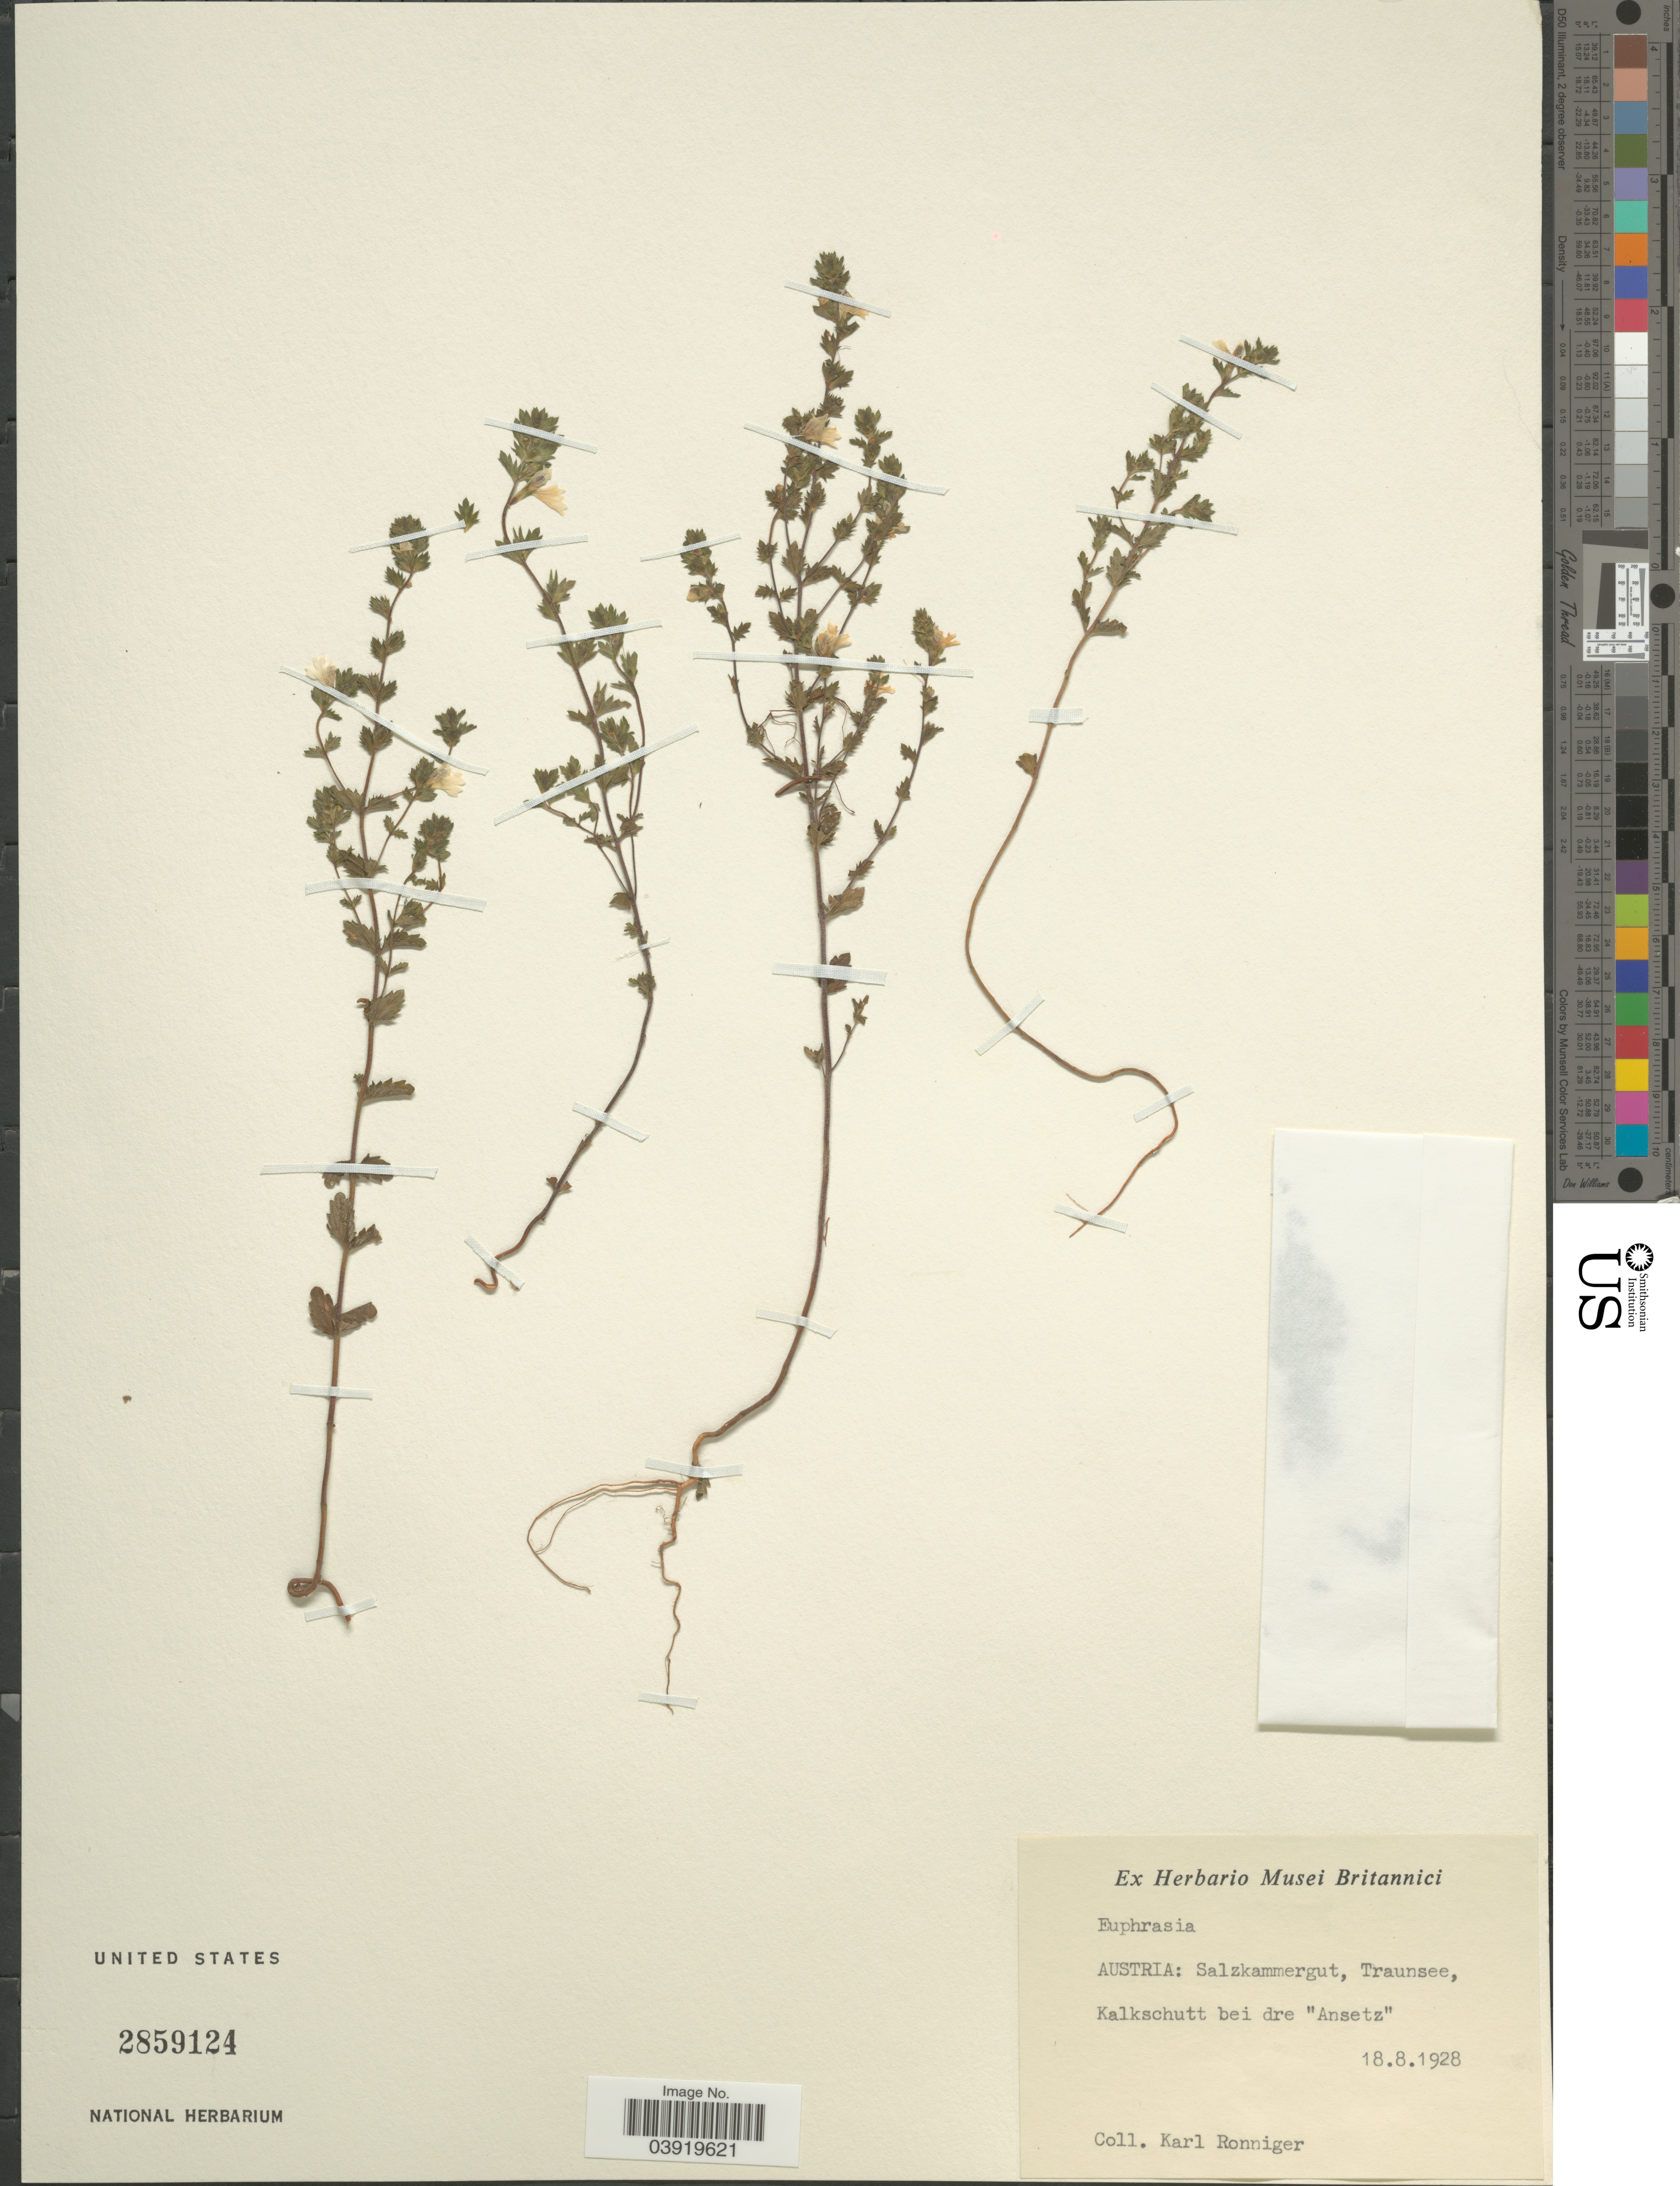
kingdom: Plantae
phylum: Tracheophyta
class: Magnoliopsida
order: Lamiales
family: Orobanchaceae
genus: Euphrasia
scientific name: Euphrasia sp.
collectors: K. Ronniger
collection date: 1928-08-18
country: Austria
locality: Salzkammergut, Traunsee, Kalkschutt bei dre "Ansetz".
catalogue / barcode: US 2859124